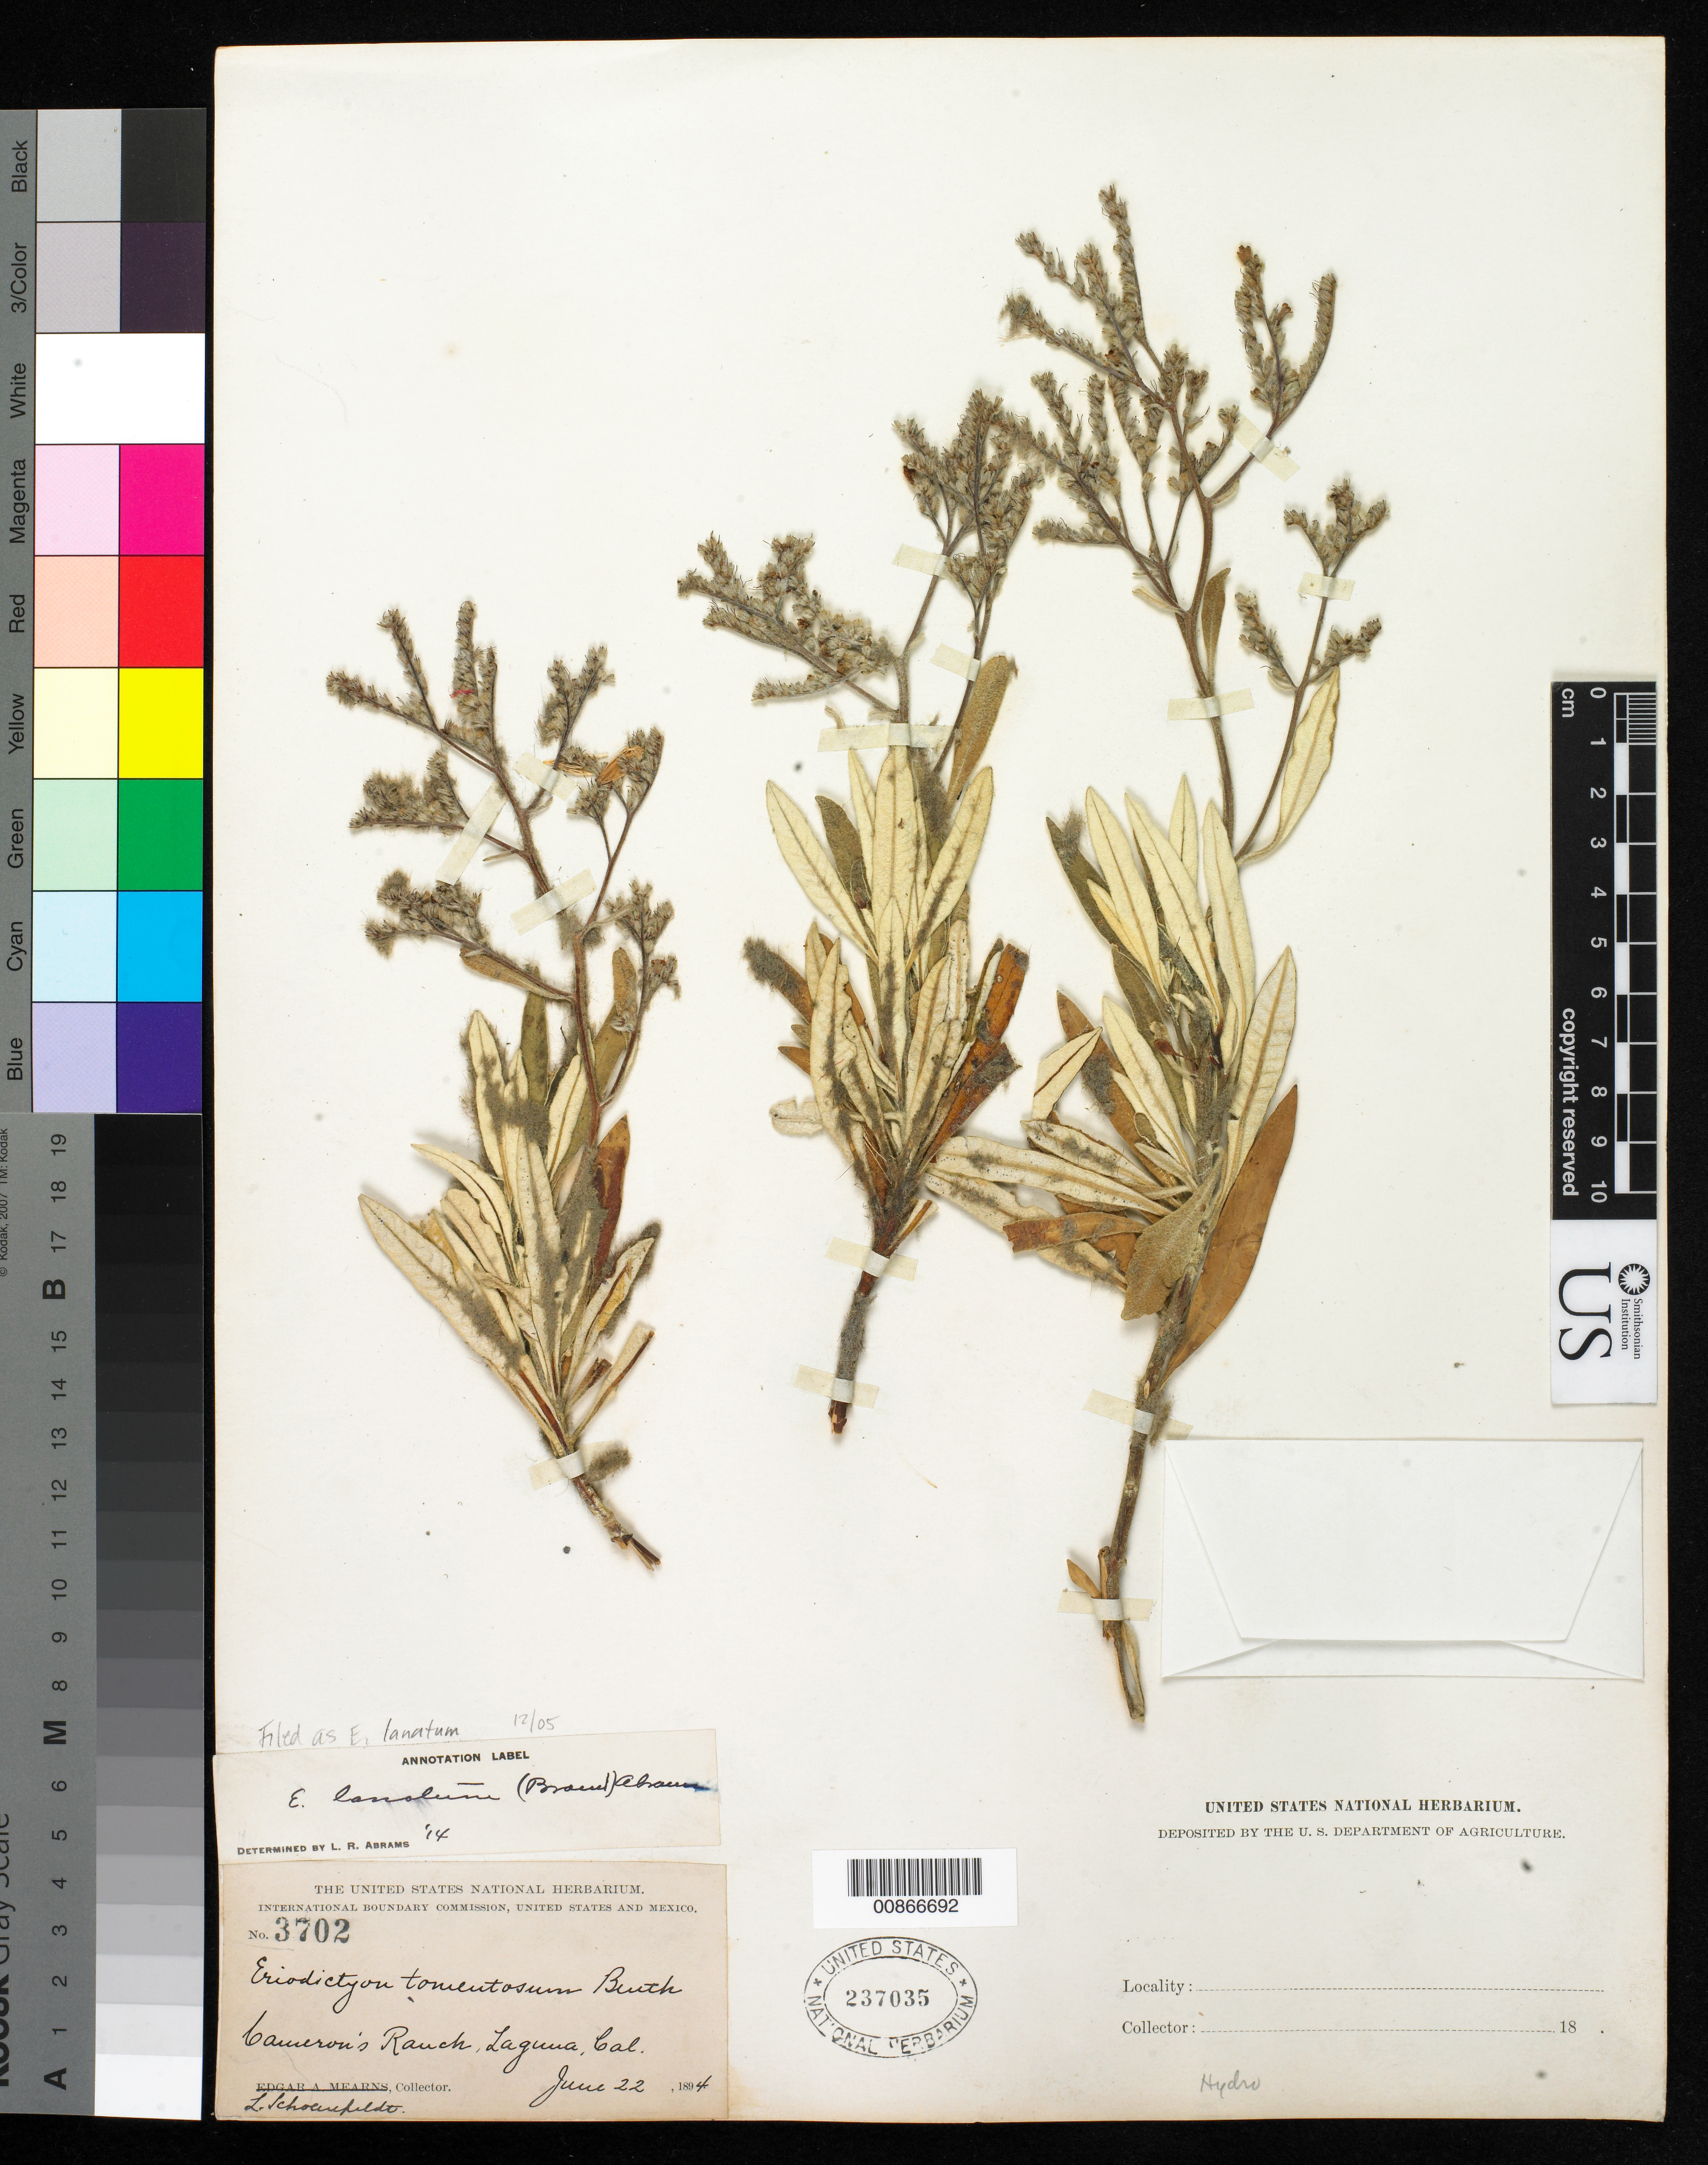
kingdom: Plantae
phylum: Tracheophyta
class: Magnoliopsida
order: Boraginales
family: Namaceae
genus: Eriodictyon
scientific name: Eriodictyon trichocalyx var. lanatum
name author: (Brand) Jeps.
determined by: Rogers, Z. S.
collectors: L. Schoenfeldt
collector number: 3702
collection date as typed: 22 Jun 1894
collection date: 1894-06-22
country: United States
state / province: California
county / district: Orange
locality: Cameron's Ranch, Laguna, California.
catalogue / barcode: US 237035